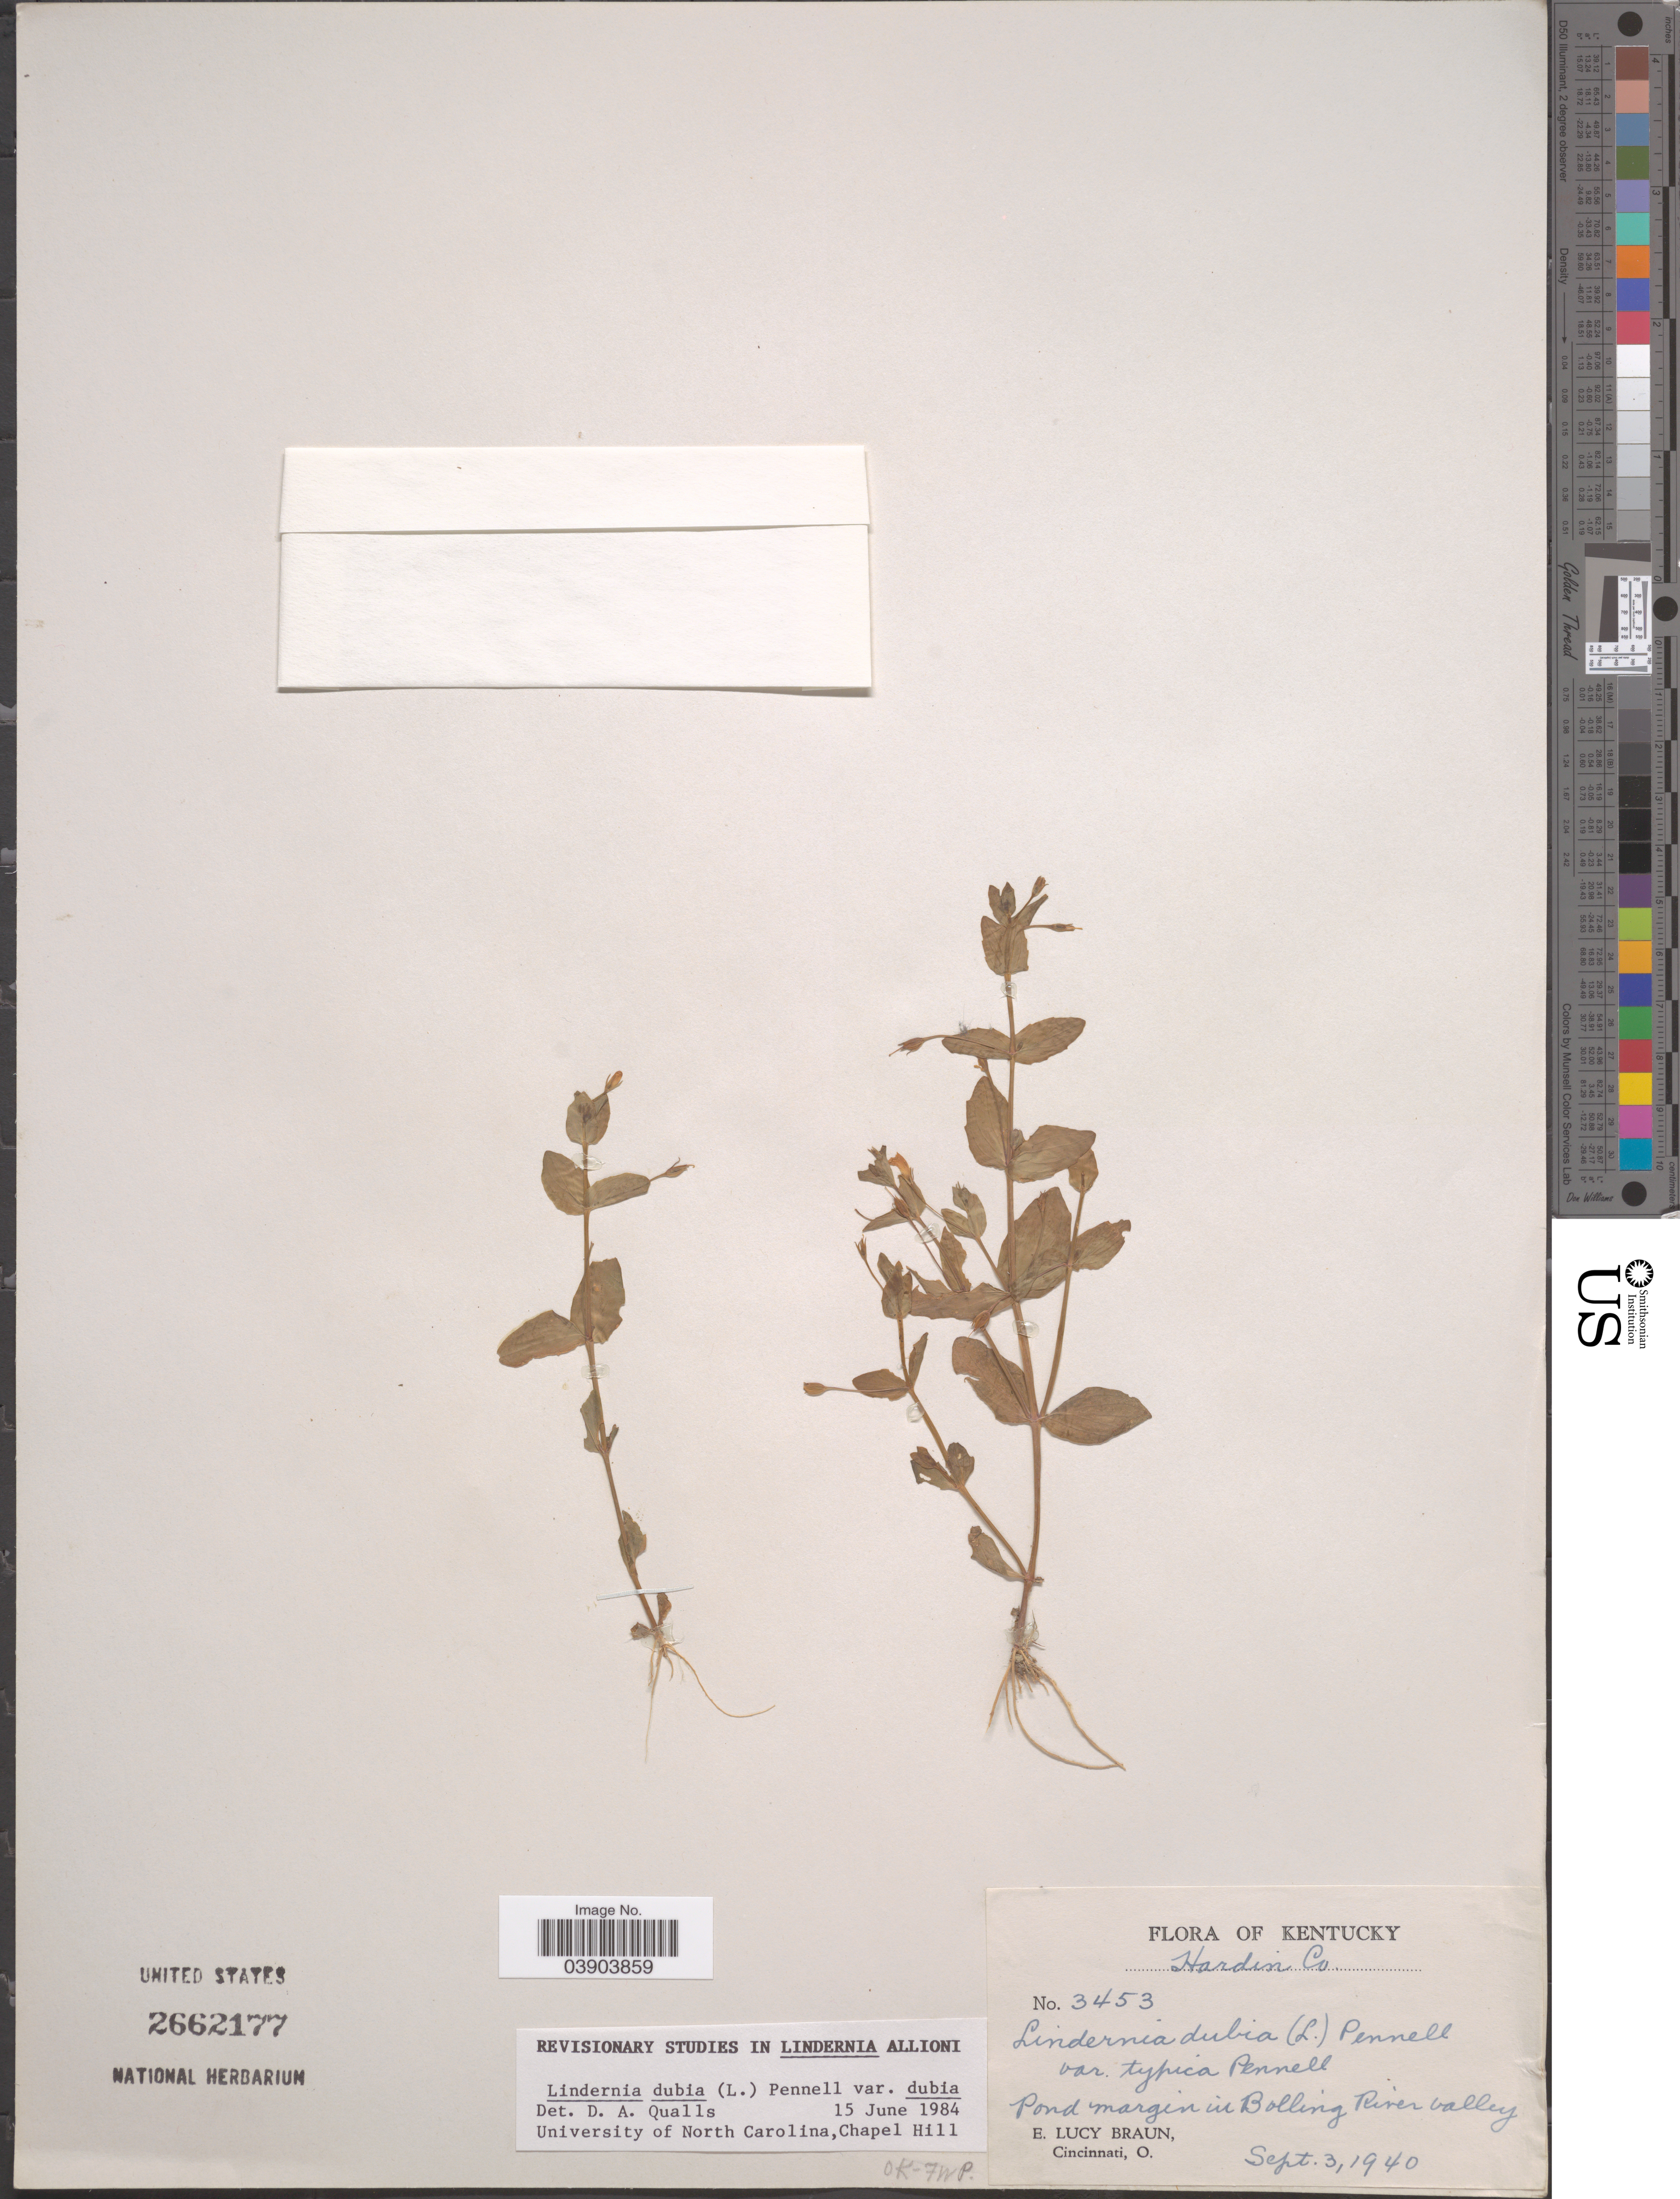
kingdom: Plantae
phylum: Tracheophyta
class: Magnoliopsida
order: Lamiales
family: Linderniaceae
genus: Lindernia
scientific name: Lindernia dubia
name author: (L.) Pennell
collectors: E. L. Braun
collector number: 3453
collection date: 1940-09-03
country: United States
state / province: Kentucky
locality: Hardin Co. Pond margin in Bolling River valley.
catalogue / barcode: US 2662177